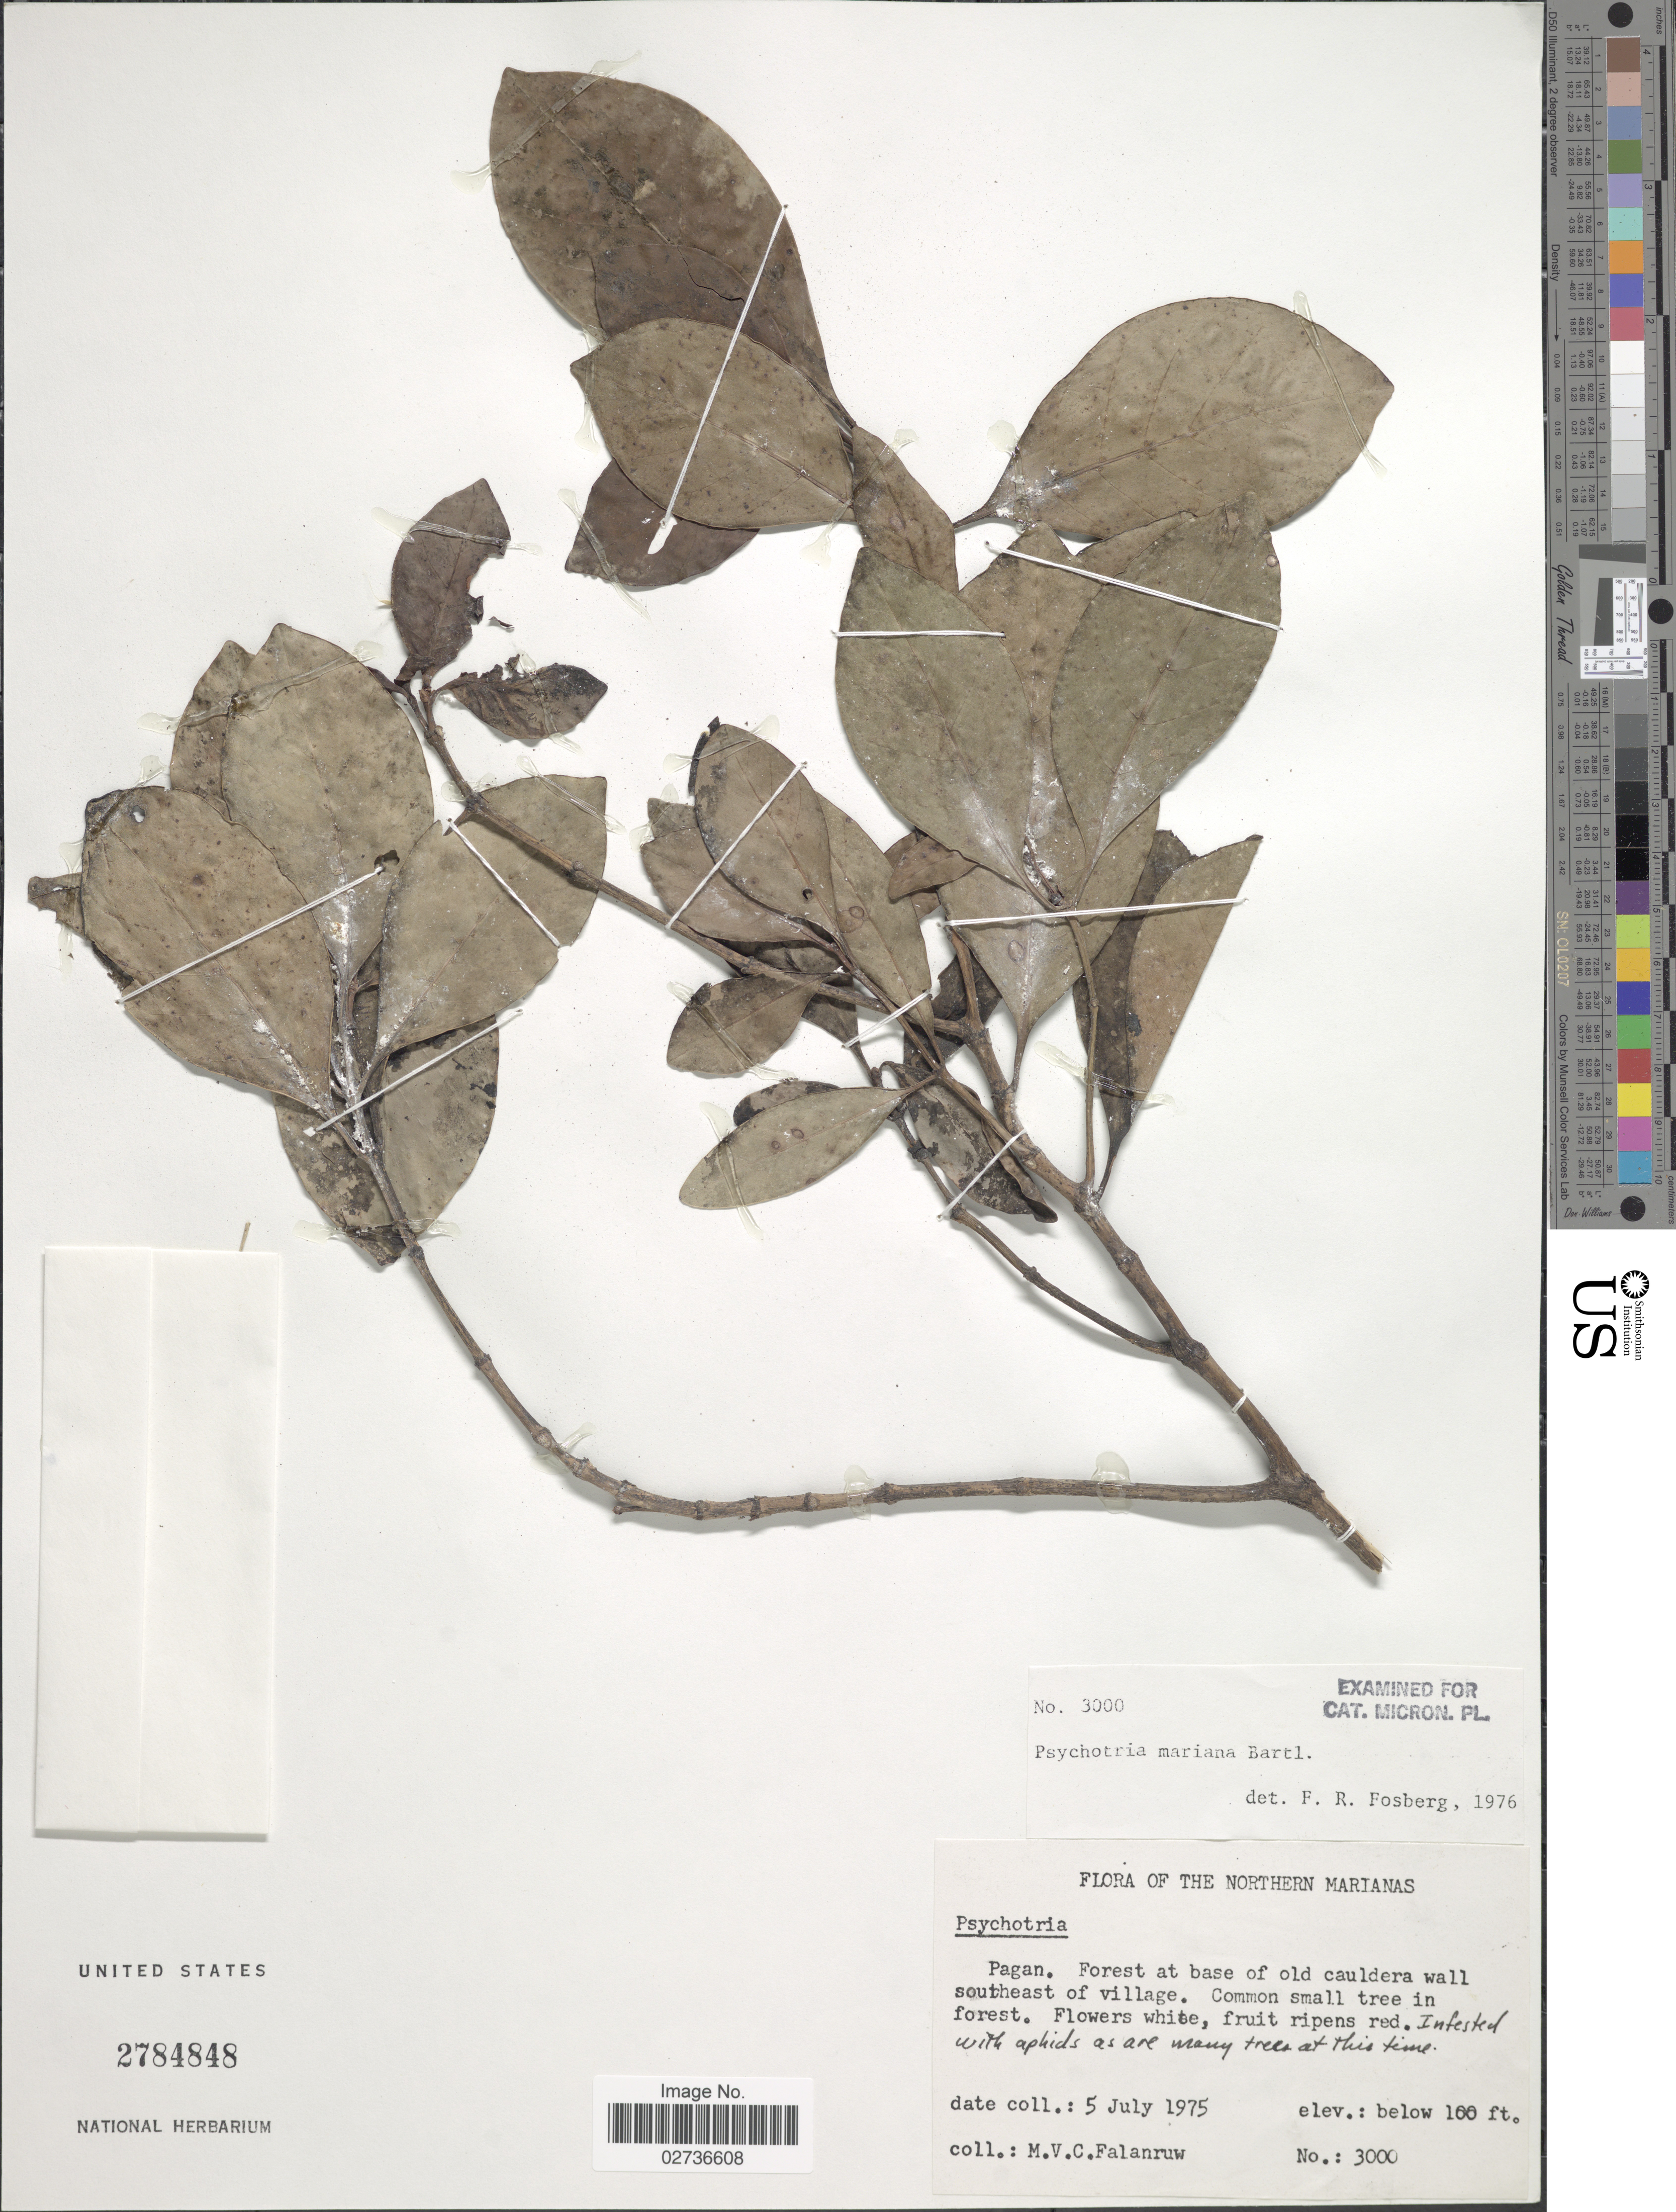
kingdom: Plantae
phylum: Tracheophyta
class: Magnoliopsida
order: Gentianales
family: Rubiaceae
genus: Psychotria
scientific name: Psychotria mariana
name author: Bartl. ex DC.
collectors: M. V. Falanruw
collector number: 3000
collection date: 1975-07-05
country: Northern Mariana Islands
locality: The Northern Marianas, Pagan, Forest at base of old cauldera wall southeast of village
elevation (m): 30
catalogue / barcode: US 2784848